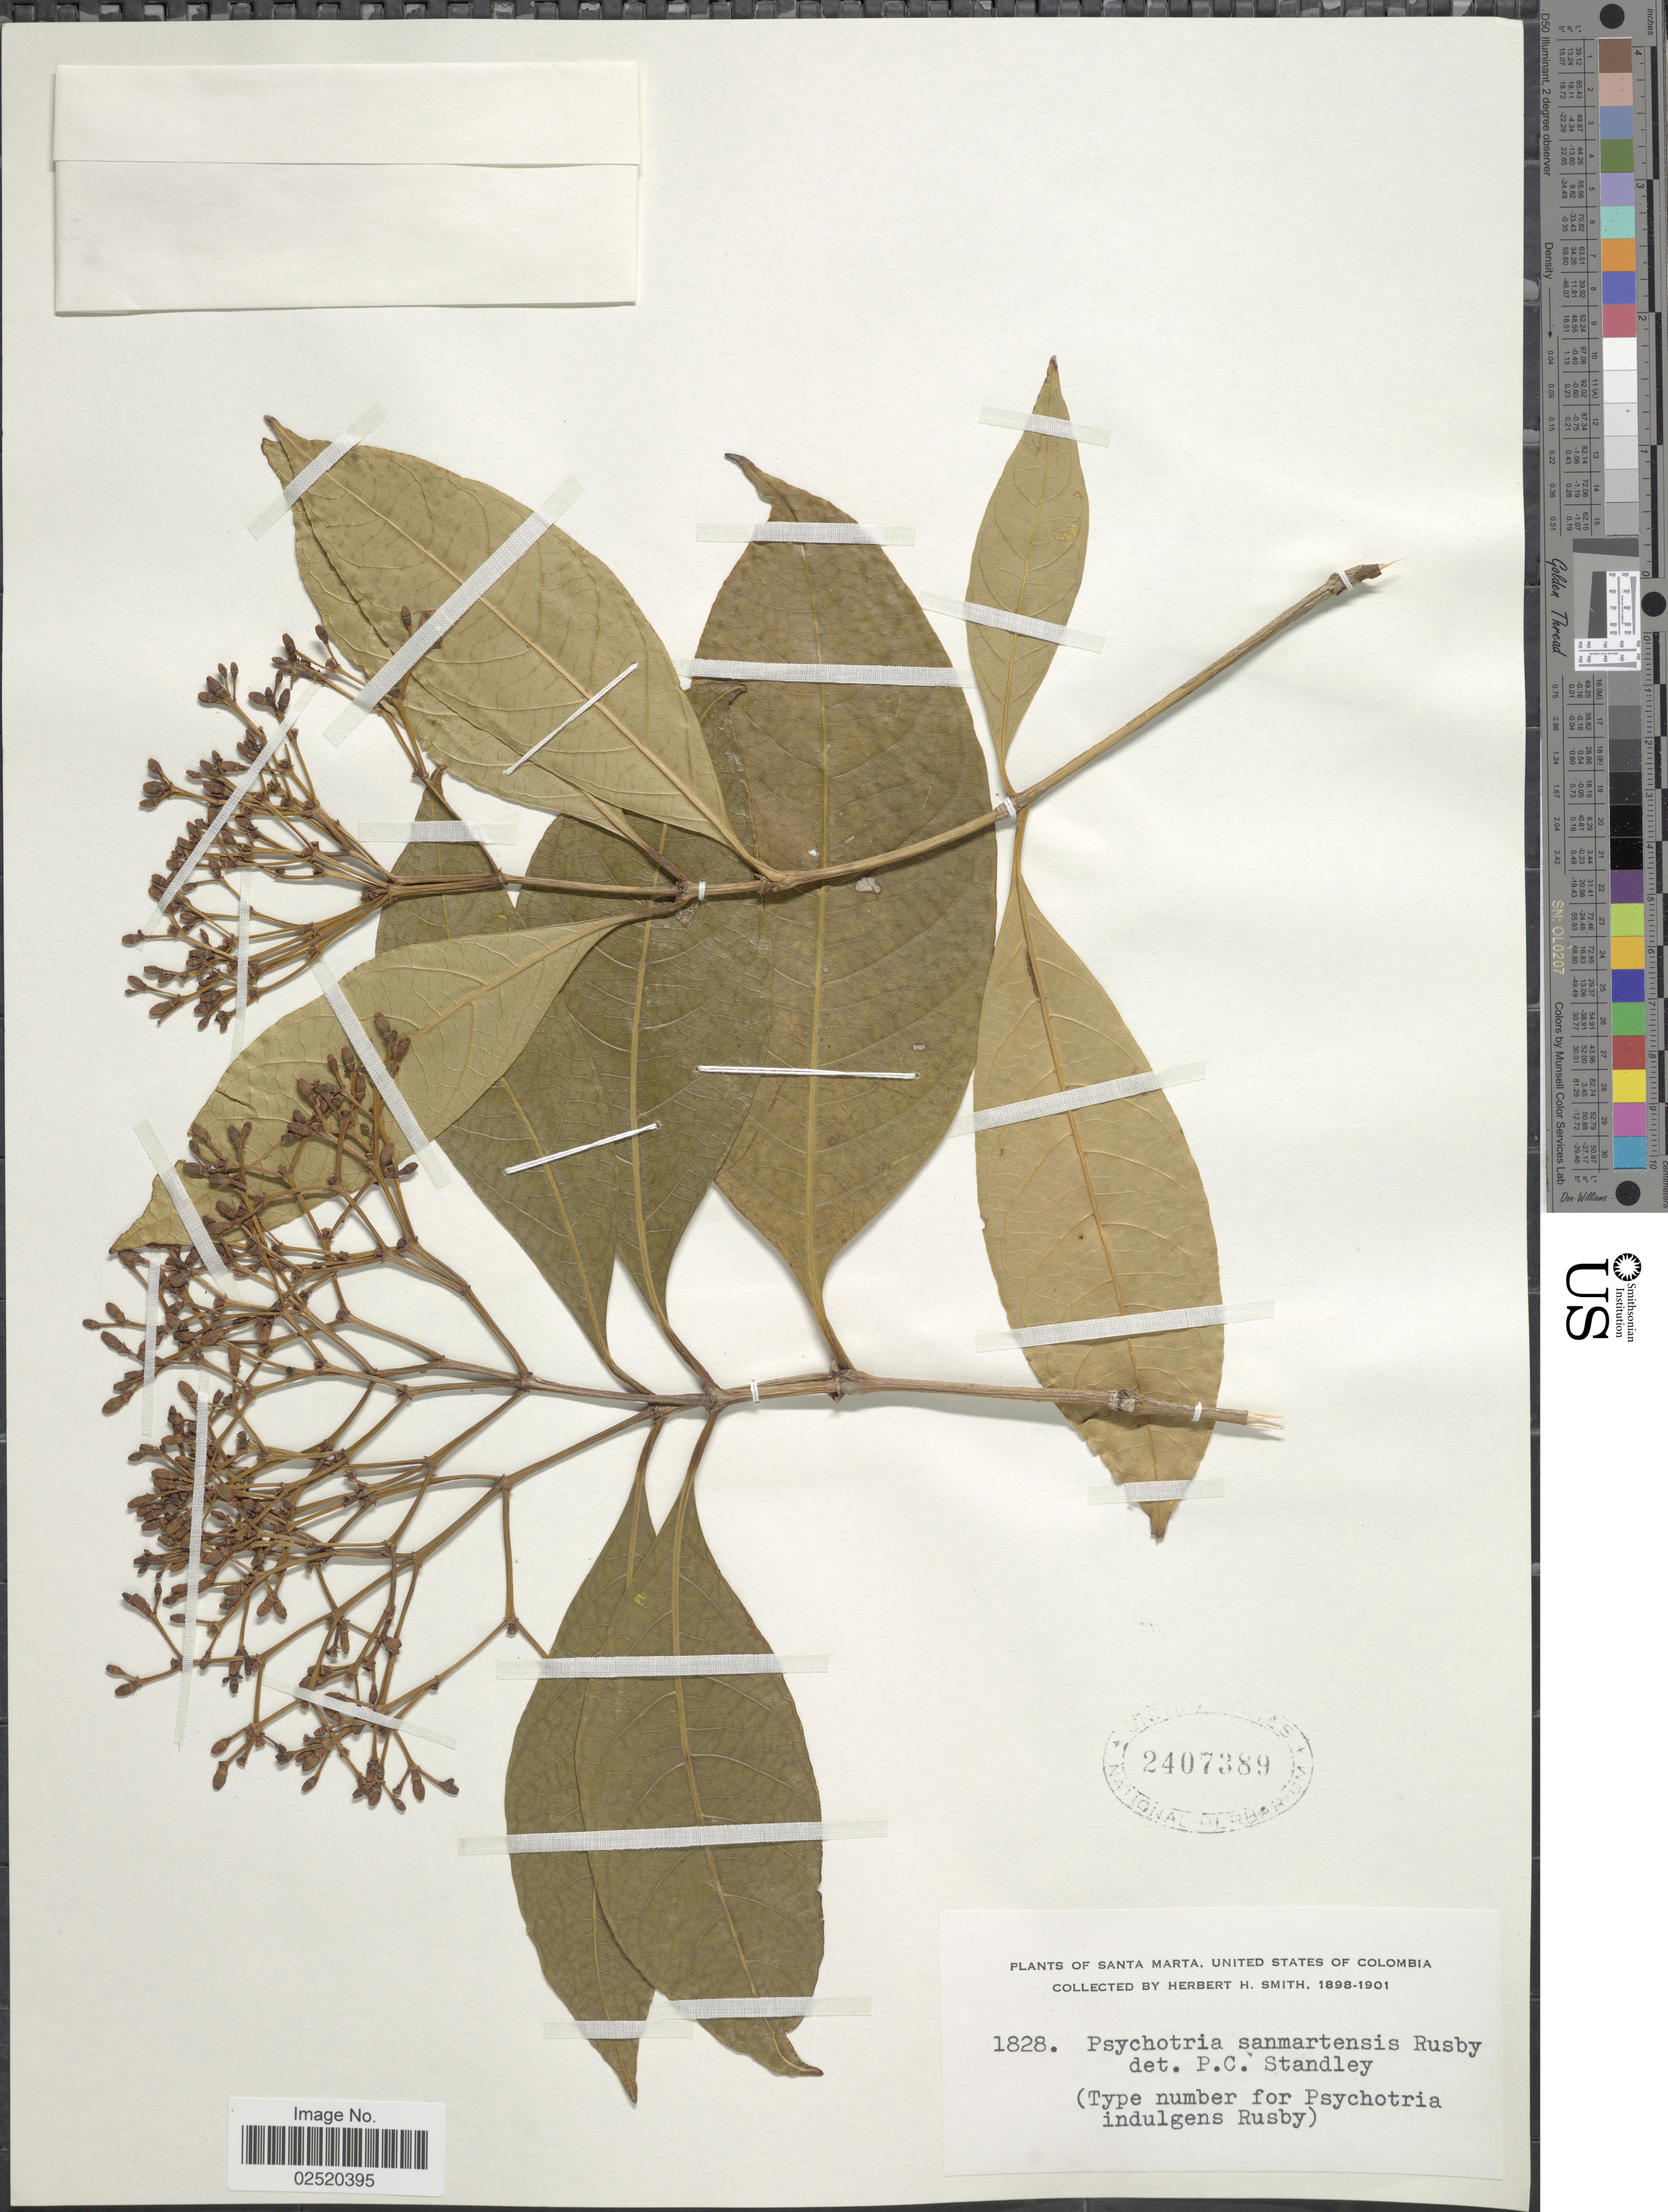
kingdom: Plantae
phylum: Tracheophyta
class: Magnoliopsida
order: Gentianales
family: Rubiaceae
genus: Psychotria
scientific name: Psychotria sanmartensis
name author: Rusby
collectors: Herbert H. Smith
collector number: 1828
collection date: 1898/1901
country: Colombia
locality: Santa Marta, United States of Colombia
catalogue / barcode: US 2407389